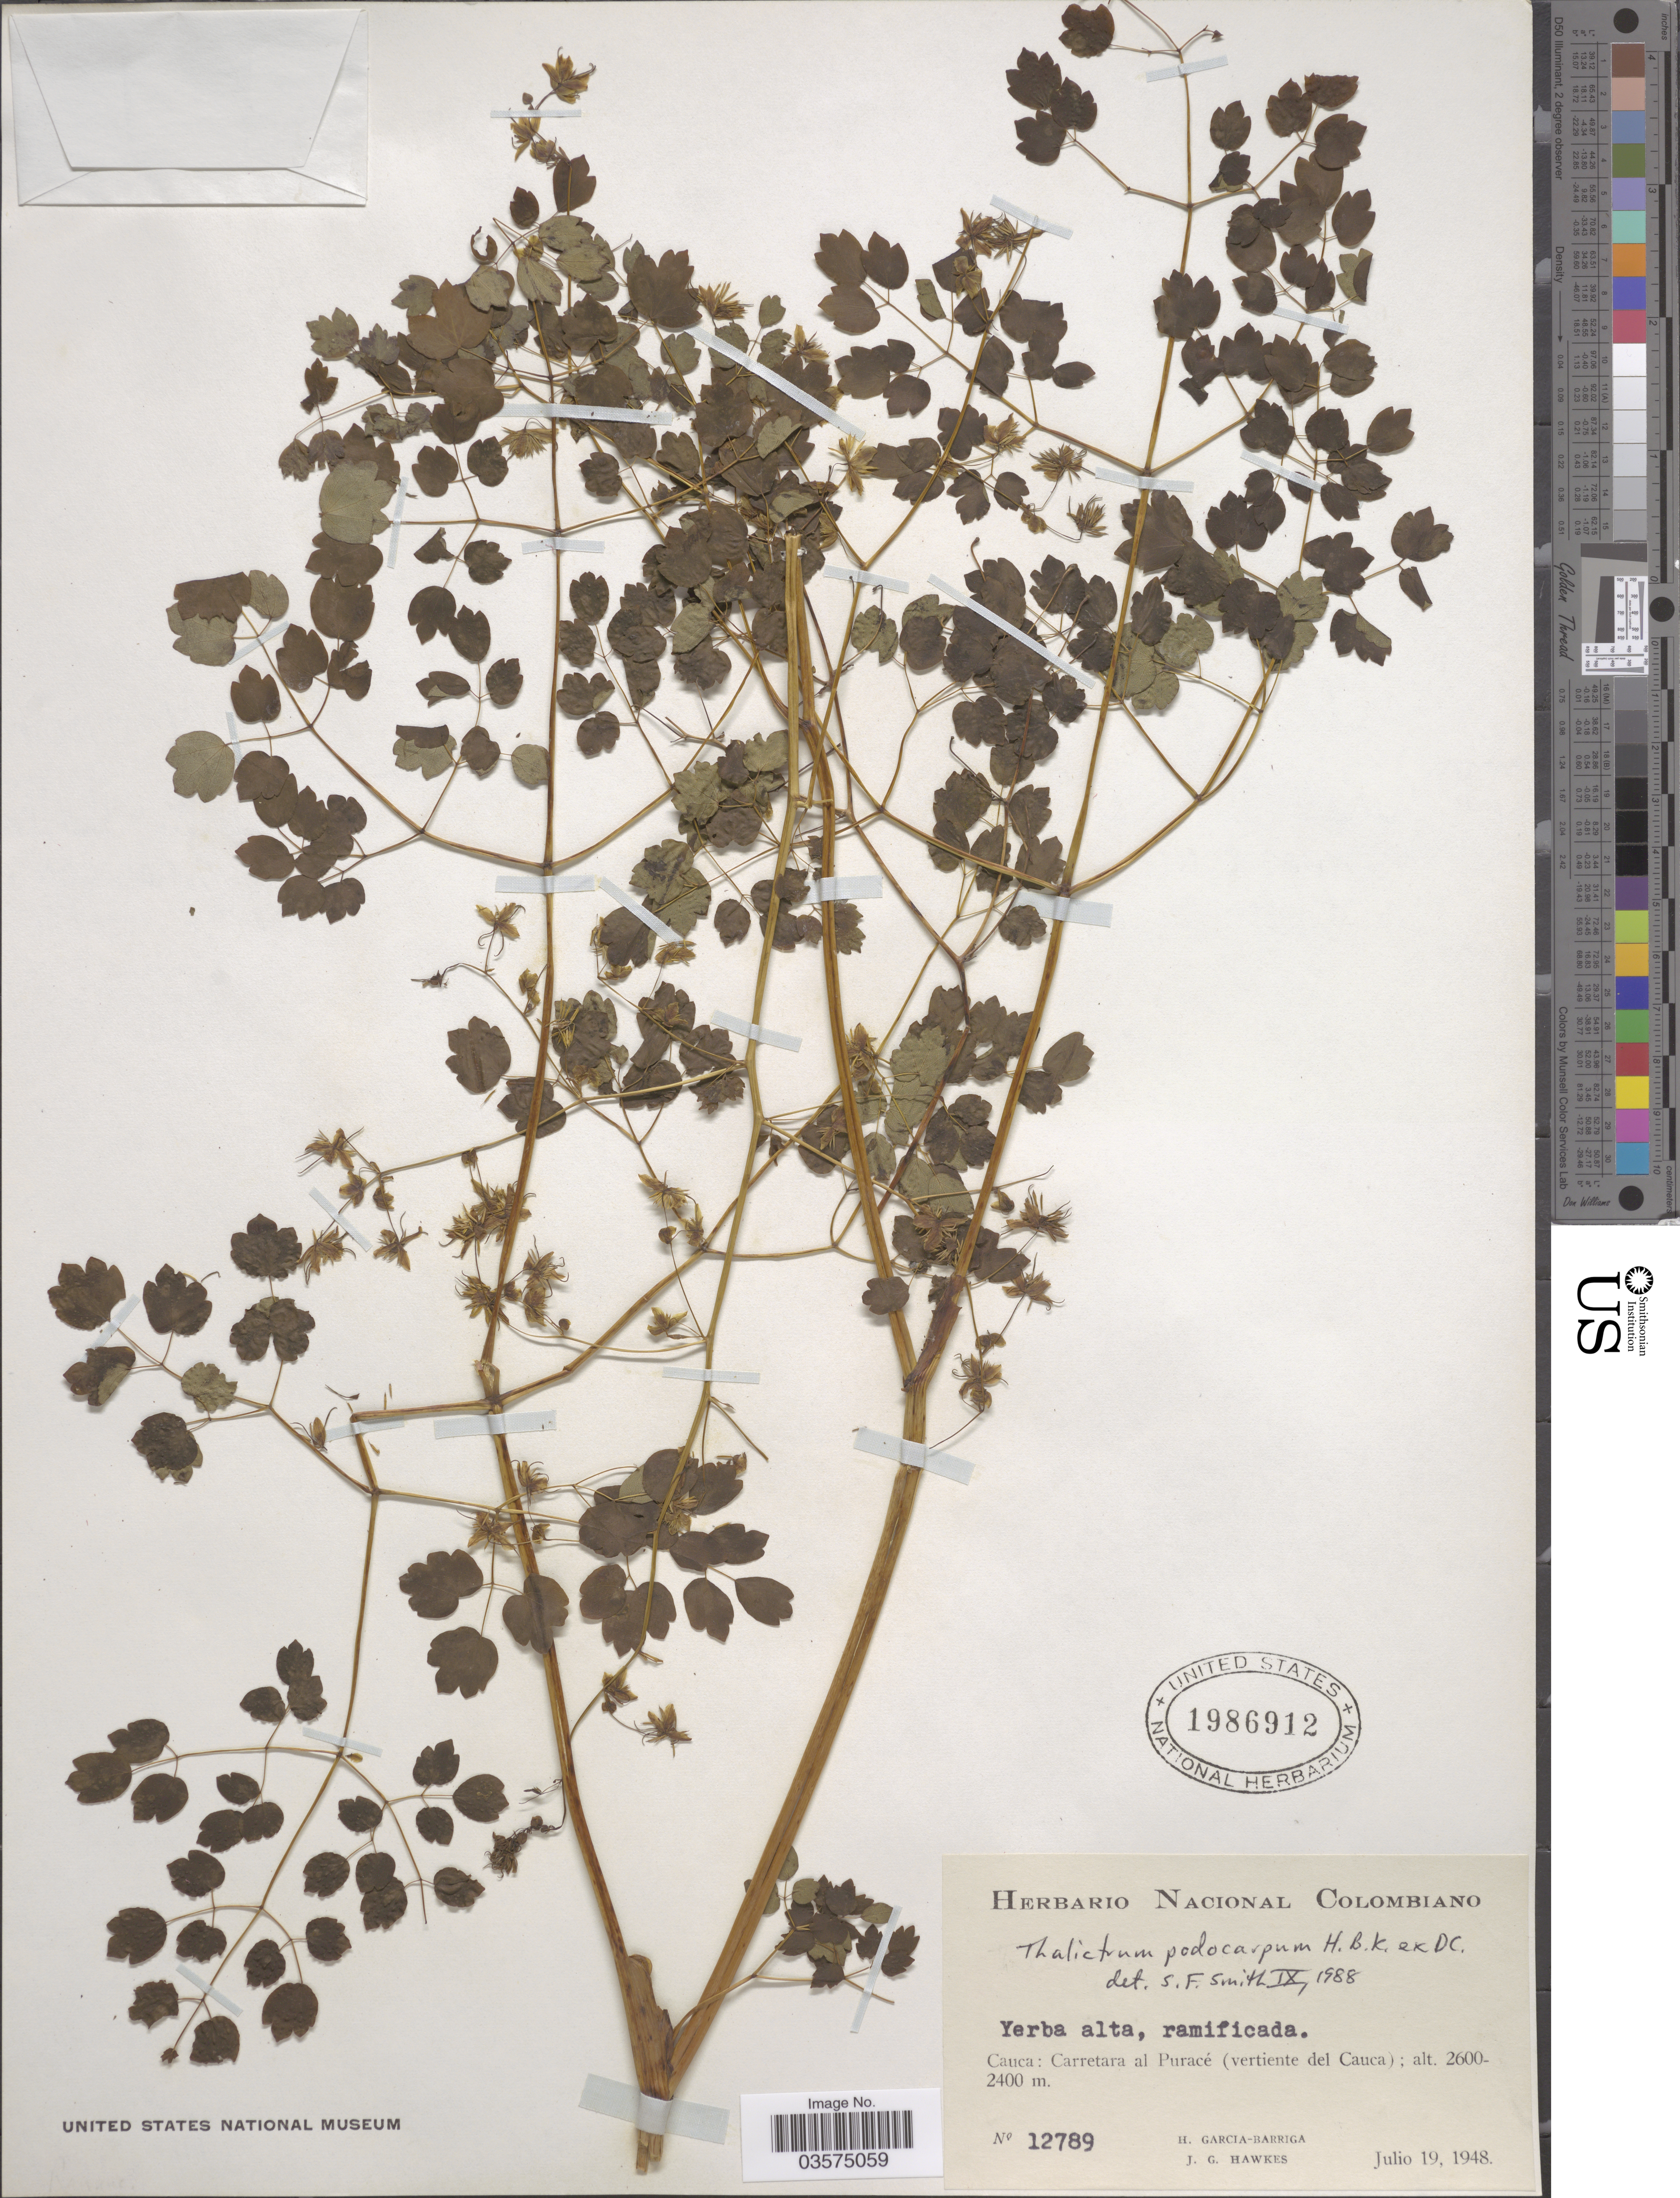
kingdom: Plantae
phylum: Tracheophyta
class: Magnoliopsida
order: Ranunculales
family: Ranunculaceae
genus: Thalictrum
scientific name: Thalictrum podocarpum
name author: Kunth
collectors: H. García Barriga & J. Hawkes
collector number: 12789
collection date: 1948-07-19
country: Colombia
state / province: Cauca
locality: Carretara al Puracé (vertiente del Cauca).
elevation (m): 2400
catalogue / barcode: US 1986912